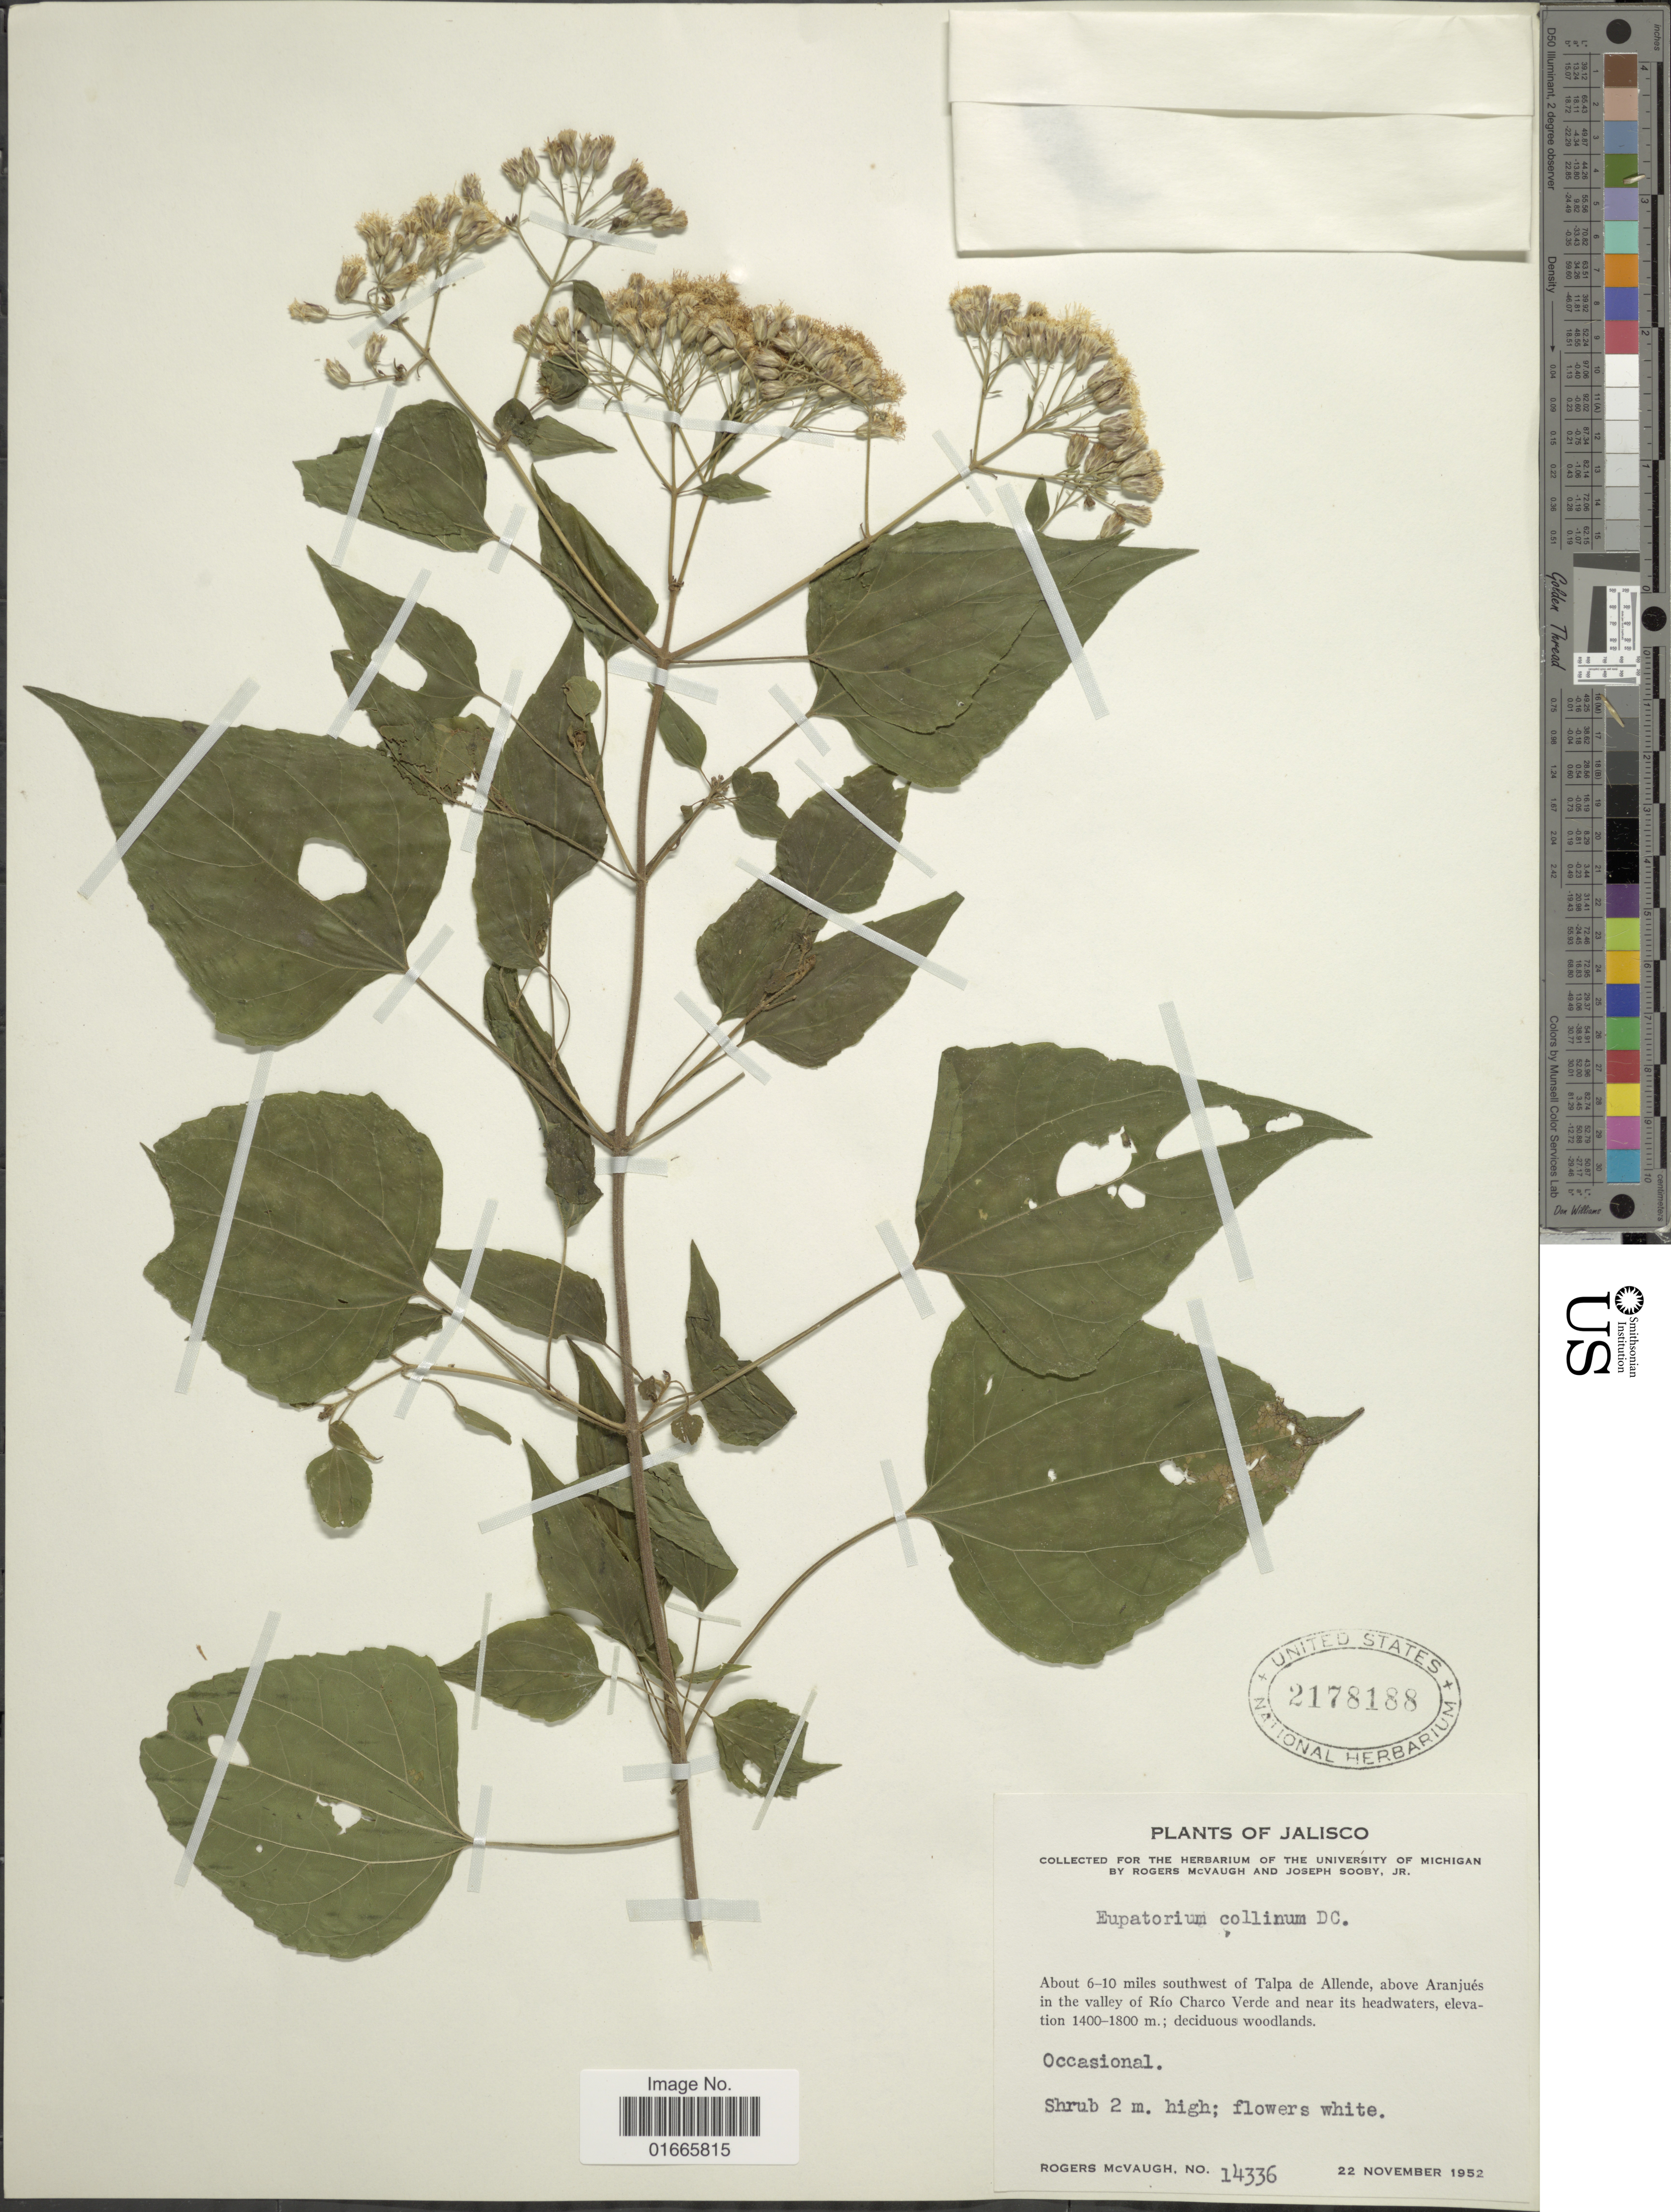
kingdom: Plantae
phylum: Tracheophyta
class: Magnoliopsida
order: Asterales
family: Asteraceae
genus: Chromolaena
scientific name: Chromolaena collina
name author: (DC.) R.M. King & H. Rob.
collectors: R. McVaugh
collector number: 14336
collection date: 1952-11-22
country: Mexico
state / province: Jalisco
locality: About 6-10 miles southwest of Talpa de Allenda, above Aranjues in the valley of Rio Charco Verde and near its headwaters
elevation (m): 1400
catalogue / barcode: US 2178188